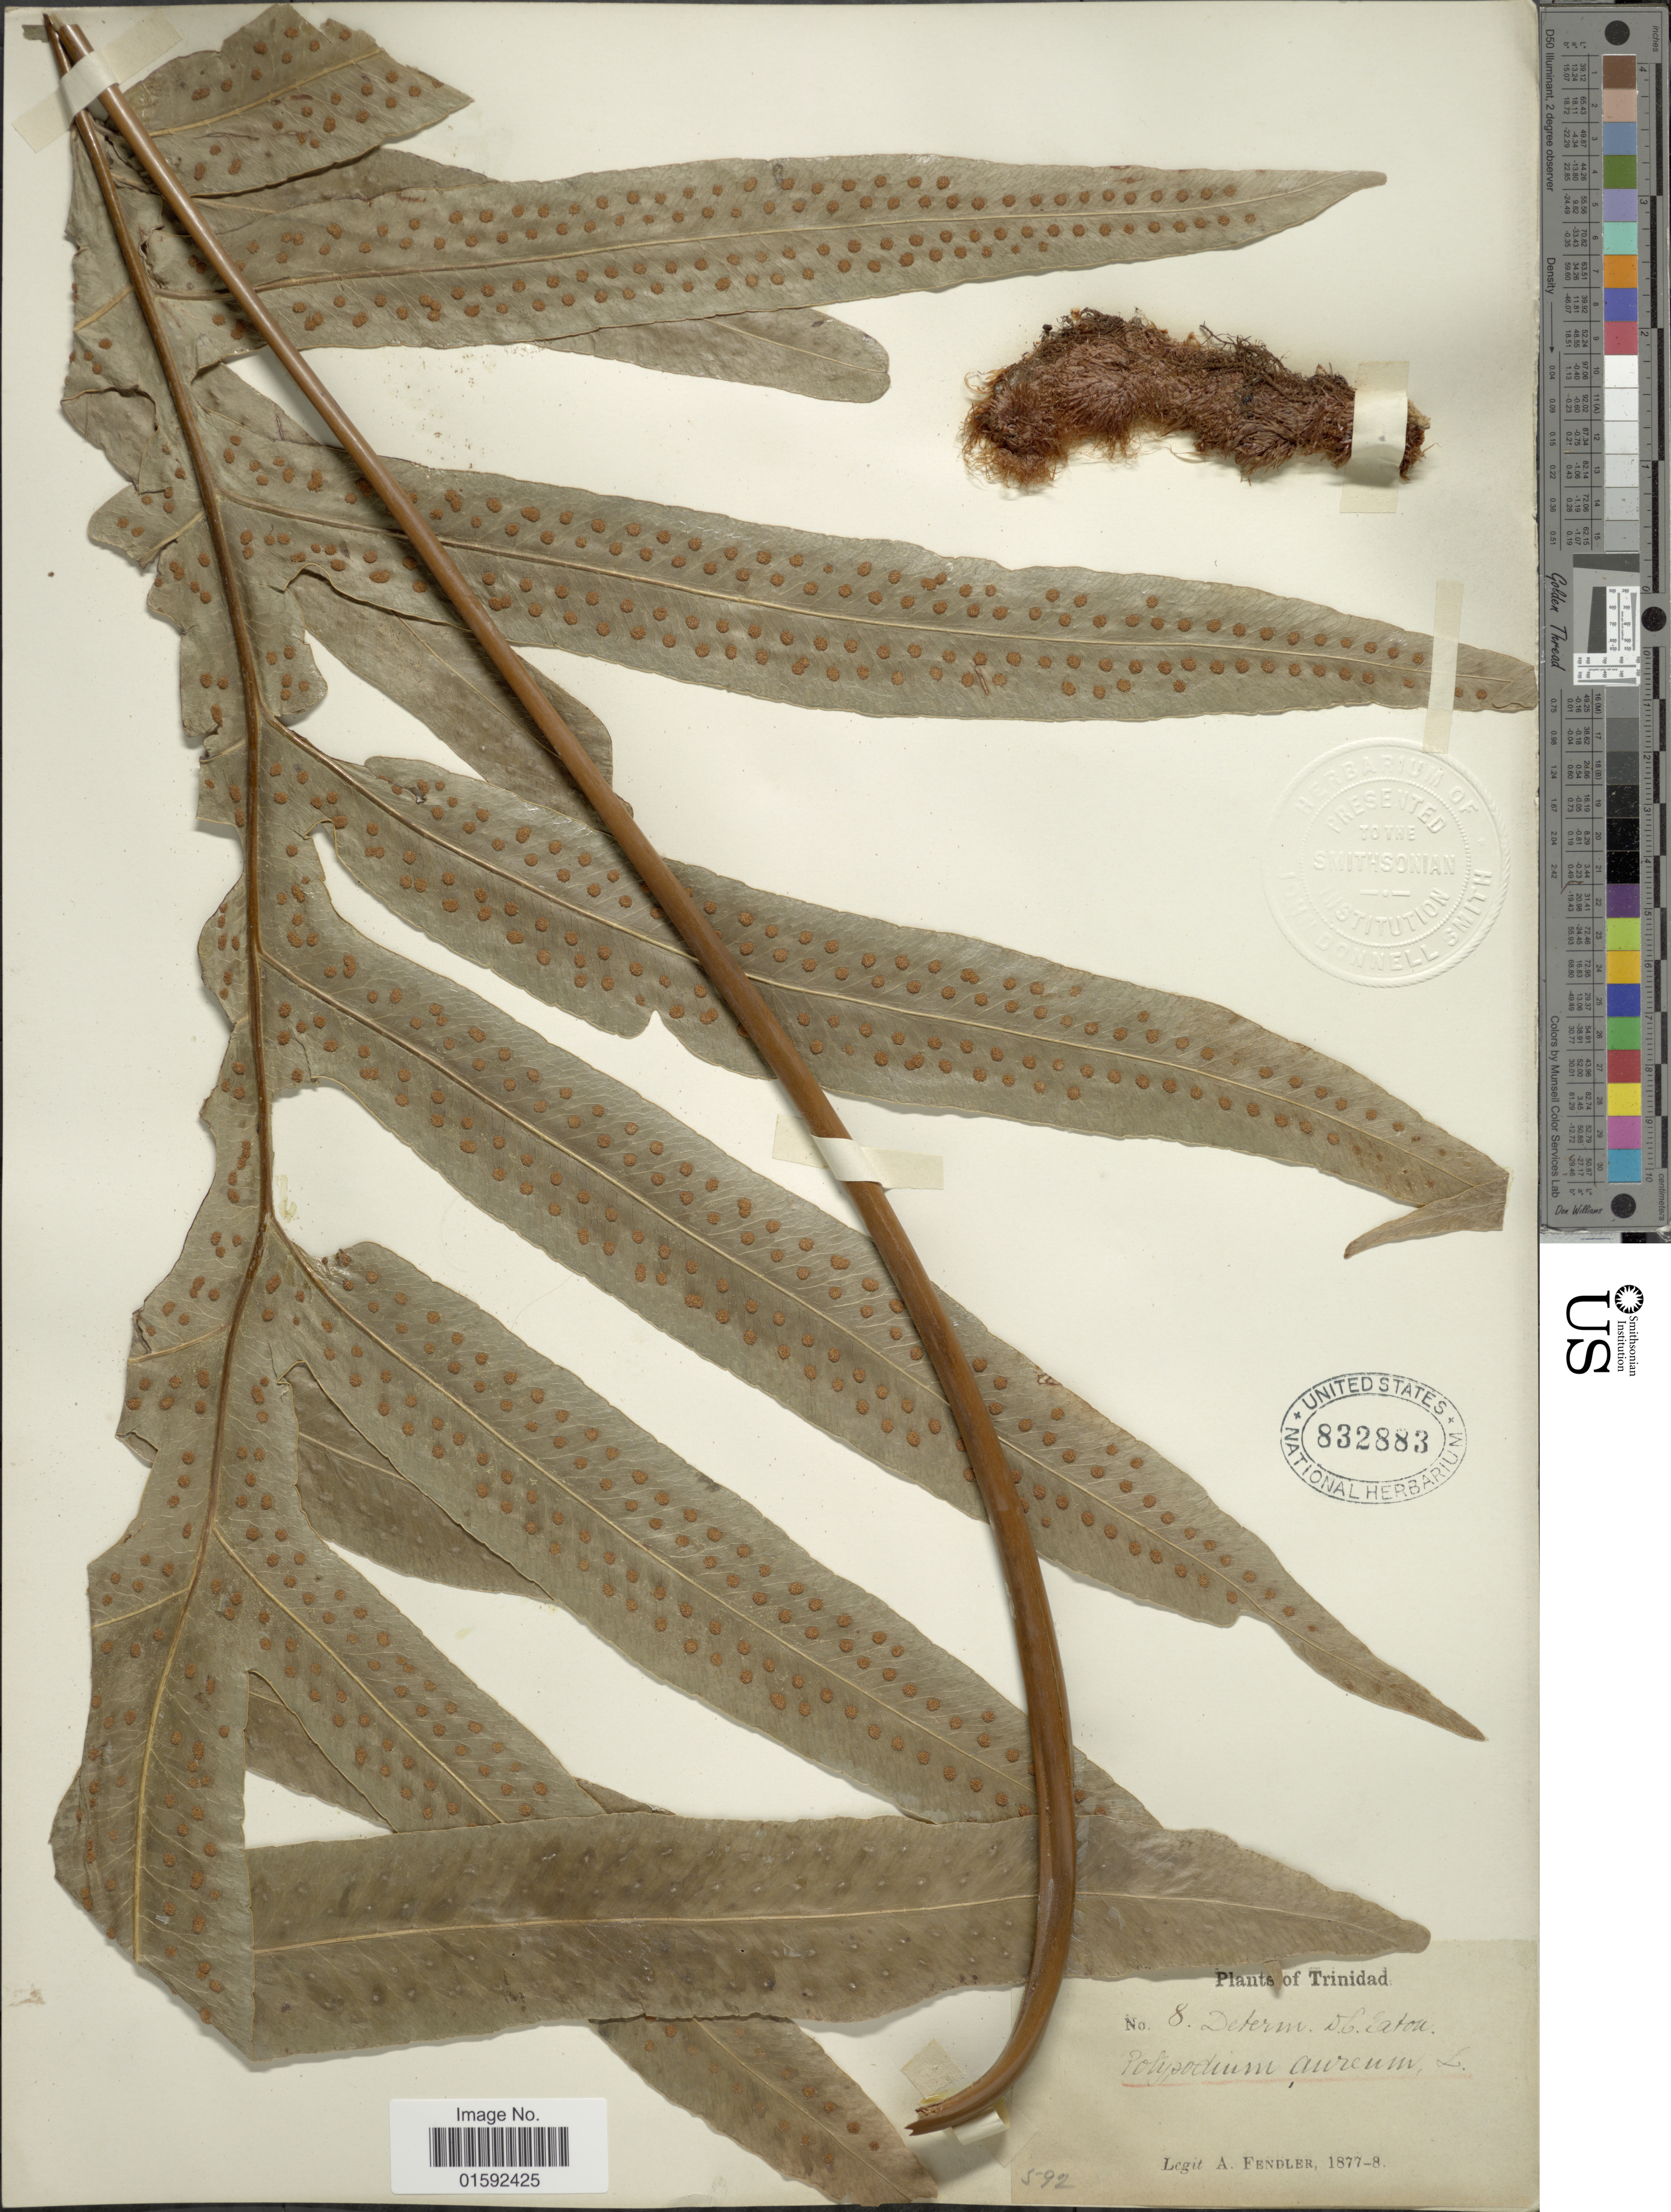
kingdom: Plantae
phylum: Tracheophyta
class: Polypodiopsida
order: Polypodiales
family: Polypodiaceae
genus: Phlebodium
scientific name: Phlebodium aureum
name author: (L.) J. Sm.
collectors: A. Fendler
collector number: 8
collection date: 1877/1878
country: Trinidad and Tobago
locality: Trinidad.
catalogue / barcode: US 832883